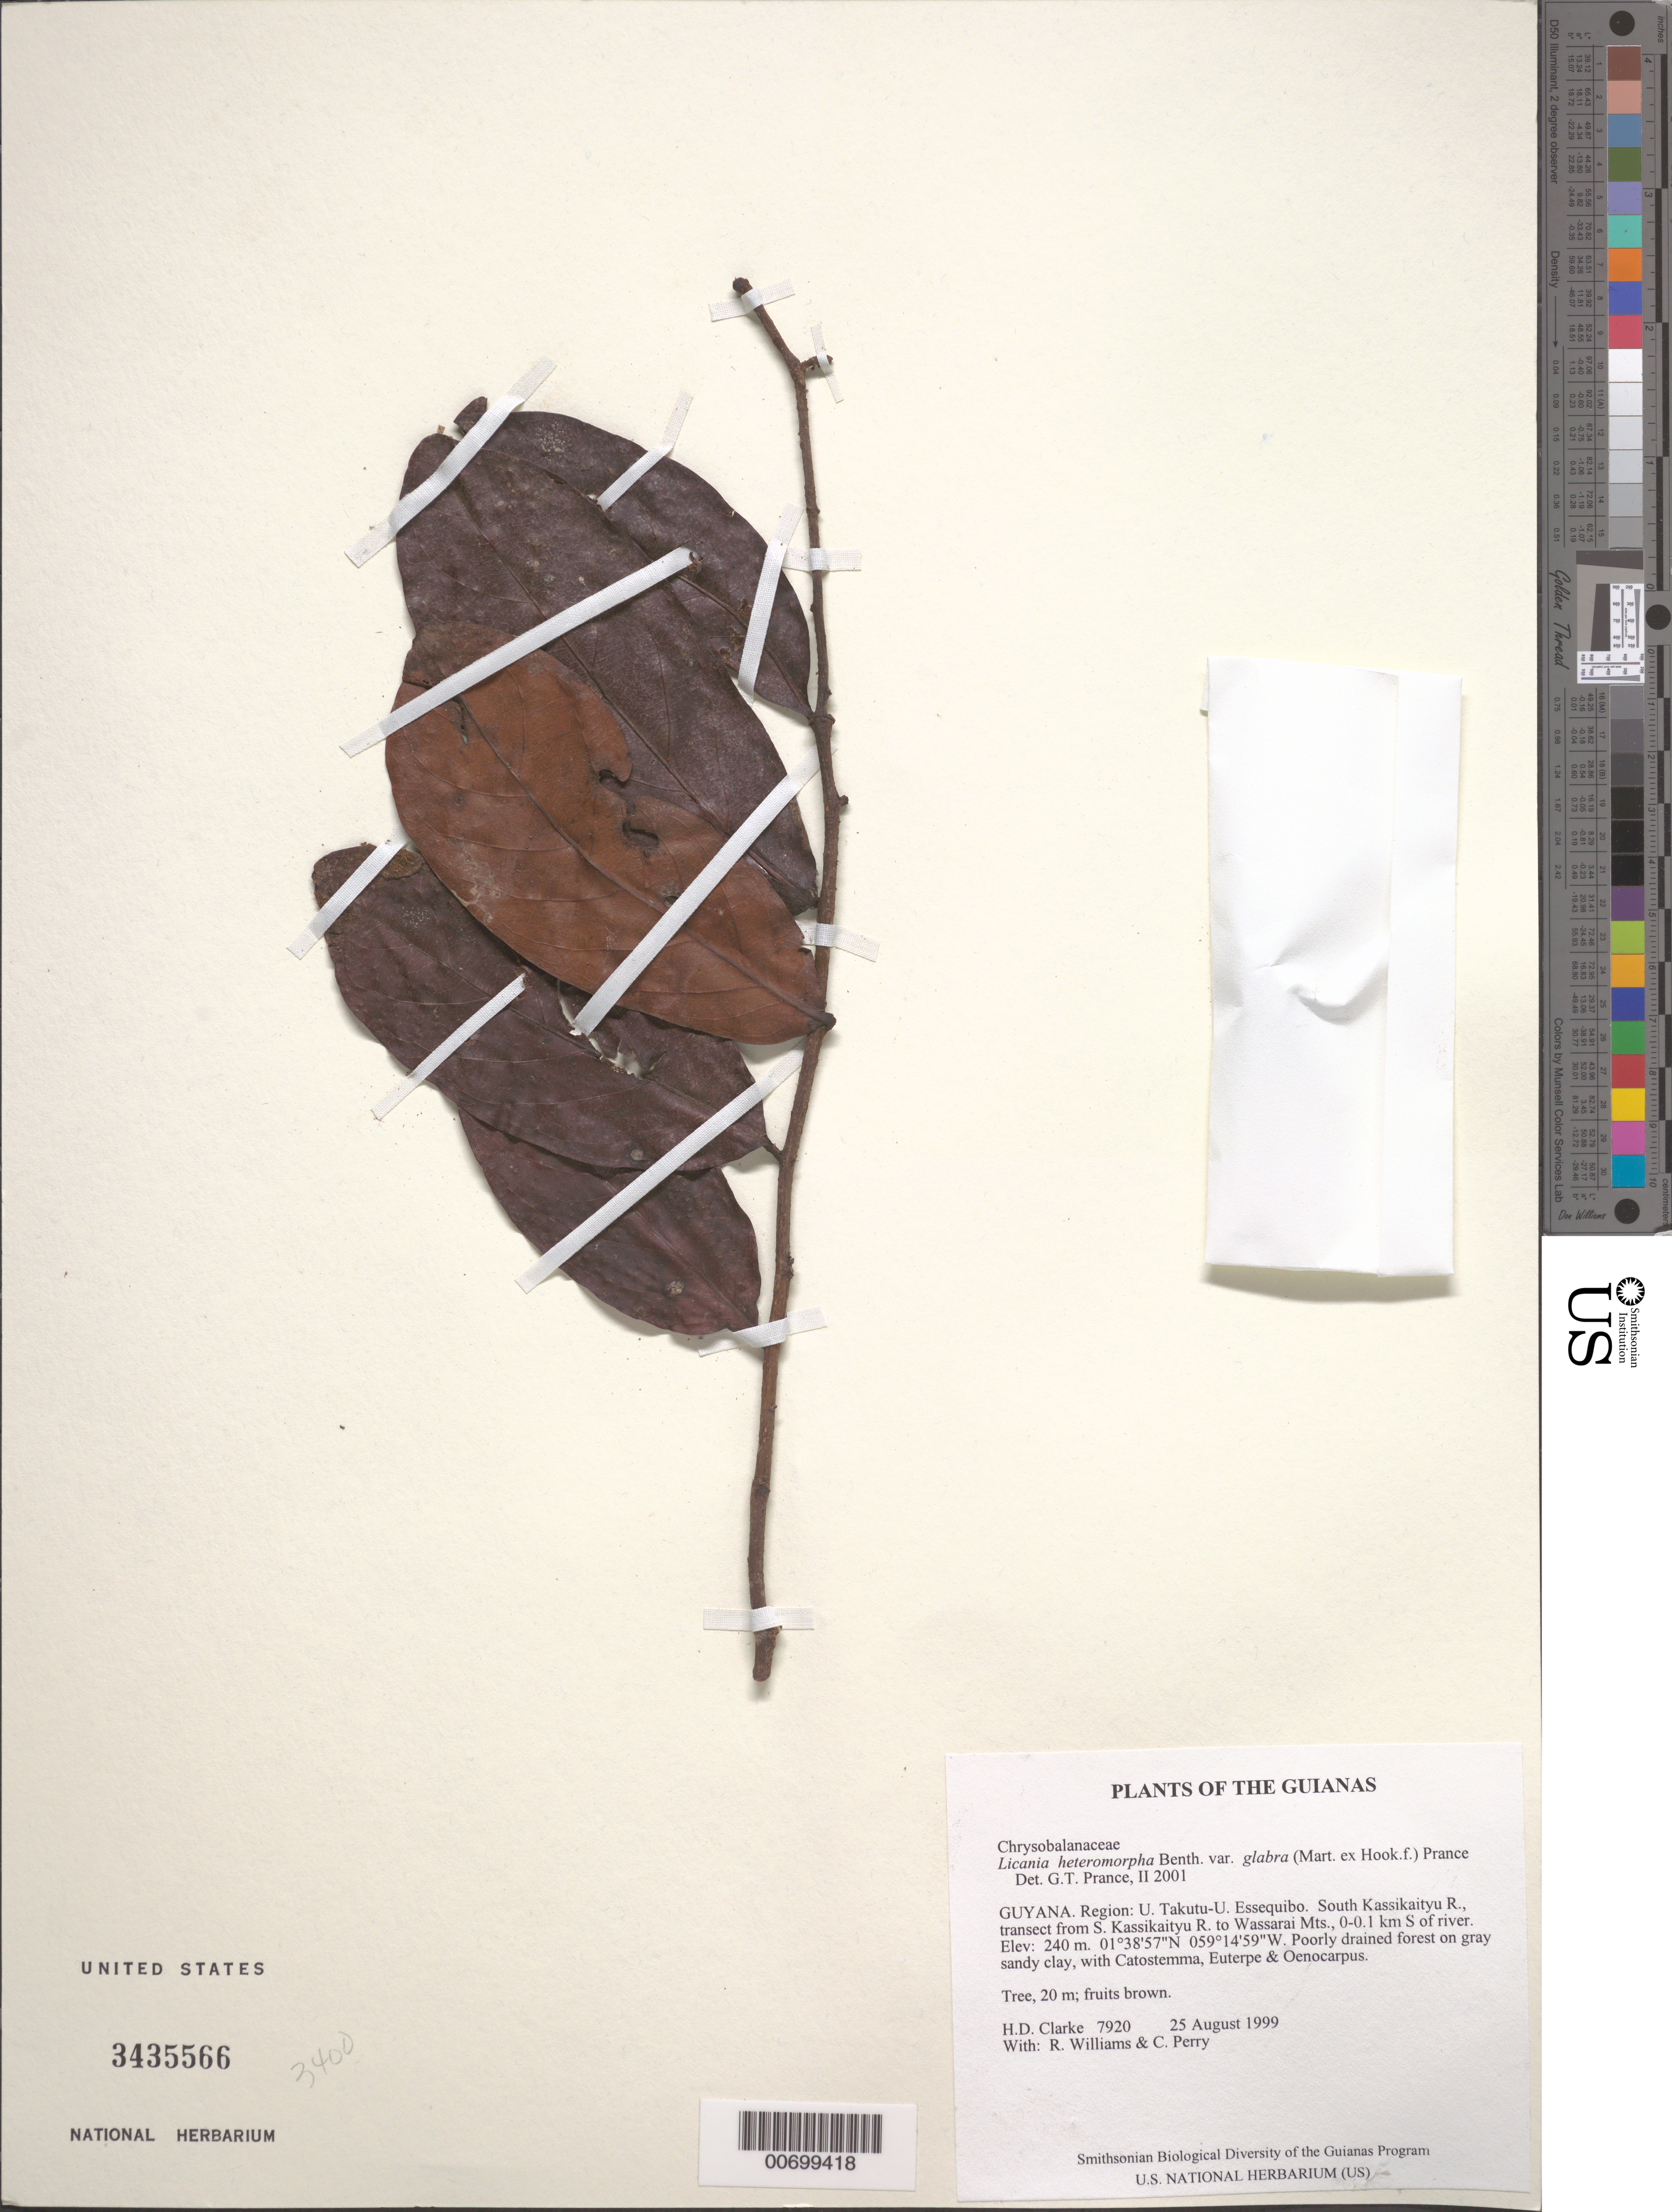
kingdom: Plantae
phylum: Tracheophyta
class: Magnoliopsida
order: Malpighiales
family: Chrysobalanaceae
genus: Hymenopus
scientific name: Hymenopus heteromorphus var. glabrus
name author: (Mart. ex Hook. f.) Sothers & Prance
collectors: H. D. Clarke, R. Williams & C. Perry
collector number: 7920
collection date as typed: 25 August 1999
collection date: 1999-08-25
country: Guyana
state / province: U. Takutu-U. Essequibo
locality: South Kassikaityu R., transect from S. Kassikaityu R. to Wassarai Mts., 0-0.1 km S of river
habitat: Poorly drained forest on gray sandy clay, with Catostemma, Euterpe & Oenocarpus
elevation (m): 240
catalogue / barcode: US 3435566